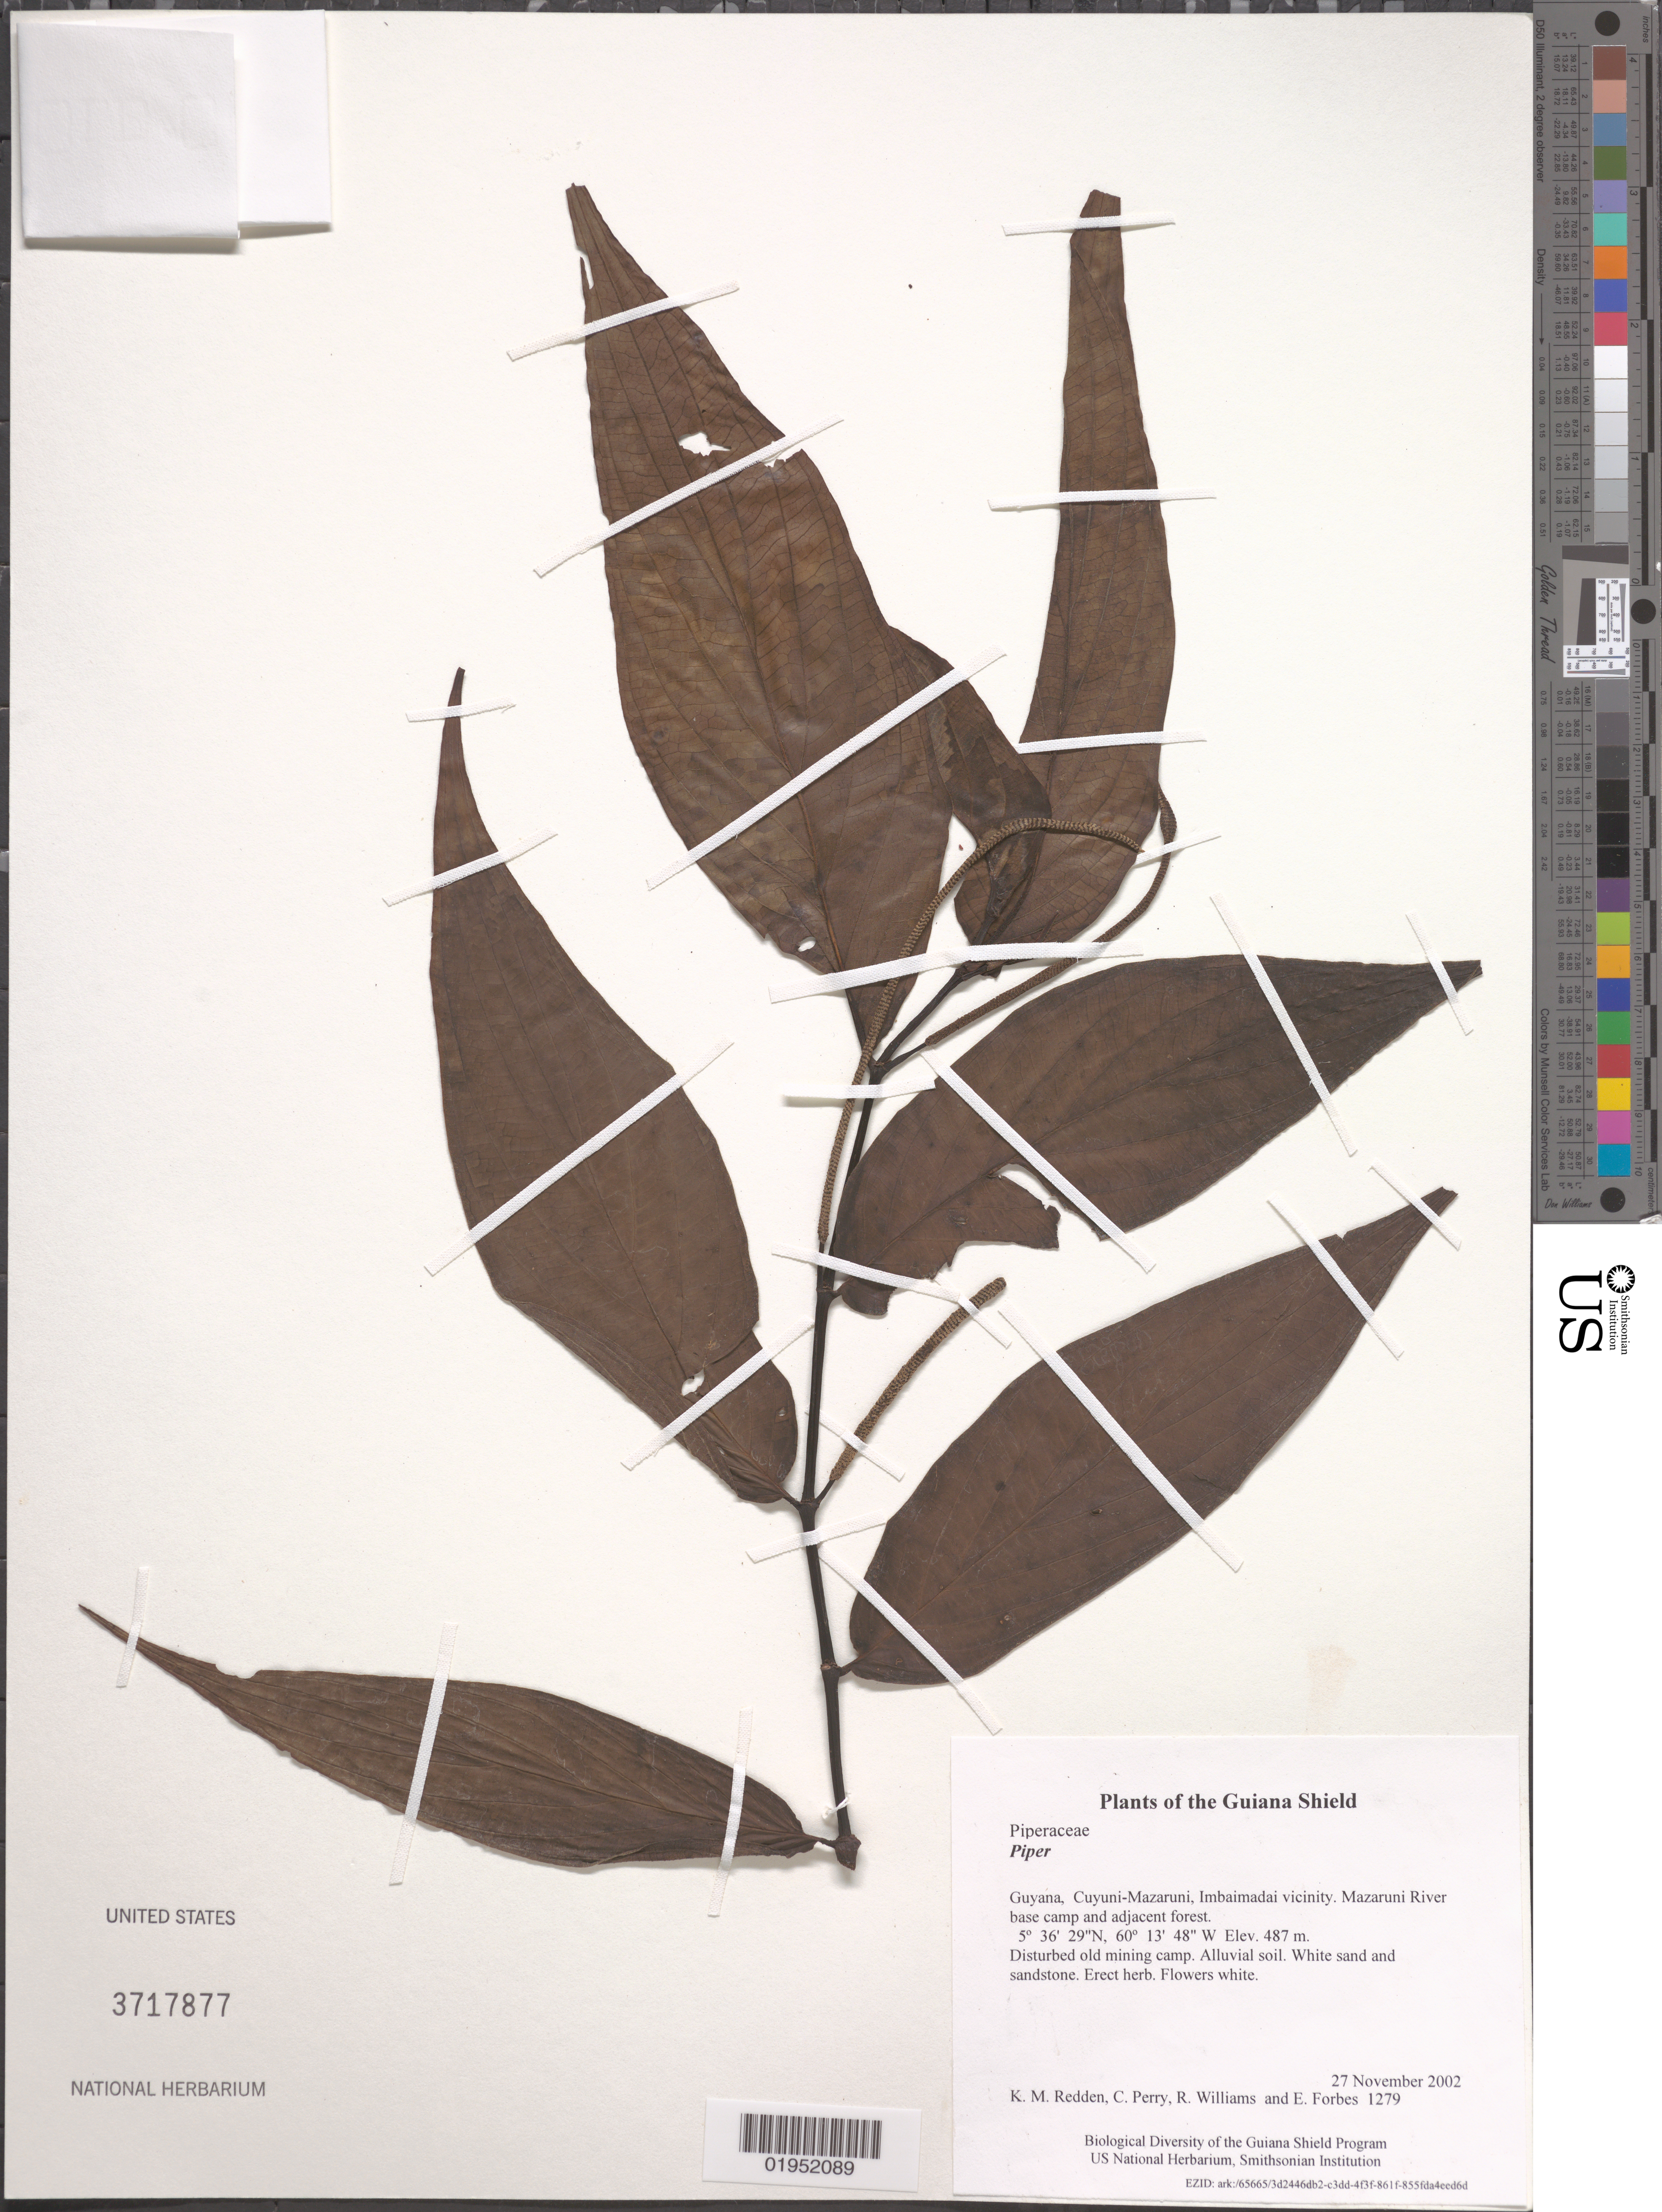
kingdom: Plantae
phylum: Tracheophyta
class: Magnoliopsida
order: Piperales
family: Piperaceae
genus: Piper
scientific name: Piper sp.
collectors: K. M. Redden, C. Perry, R. Williams & E. Forbes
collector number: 1279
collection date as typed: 27 November 2002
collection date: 2002-11-27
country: Guyana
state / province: Cuyuni-Mazaruni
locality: Imbaimadai vicinity. Mazaruni River base camp and adjacent forest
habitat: Disturbed old mining camp. Alluvial soil. White sand and sandstone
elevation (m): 487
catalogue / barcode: US 3717877